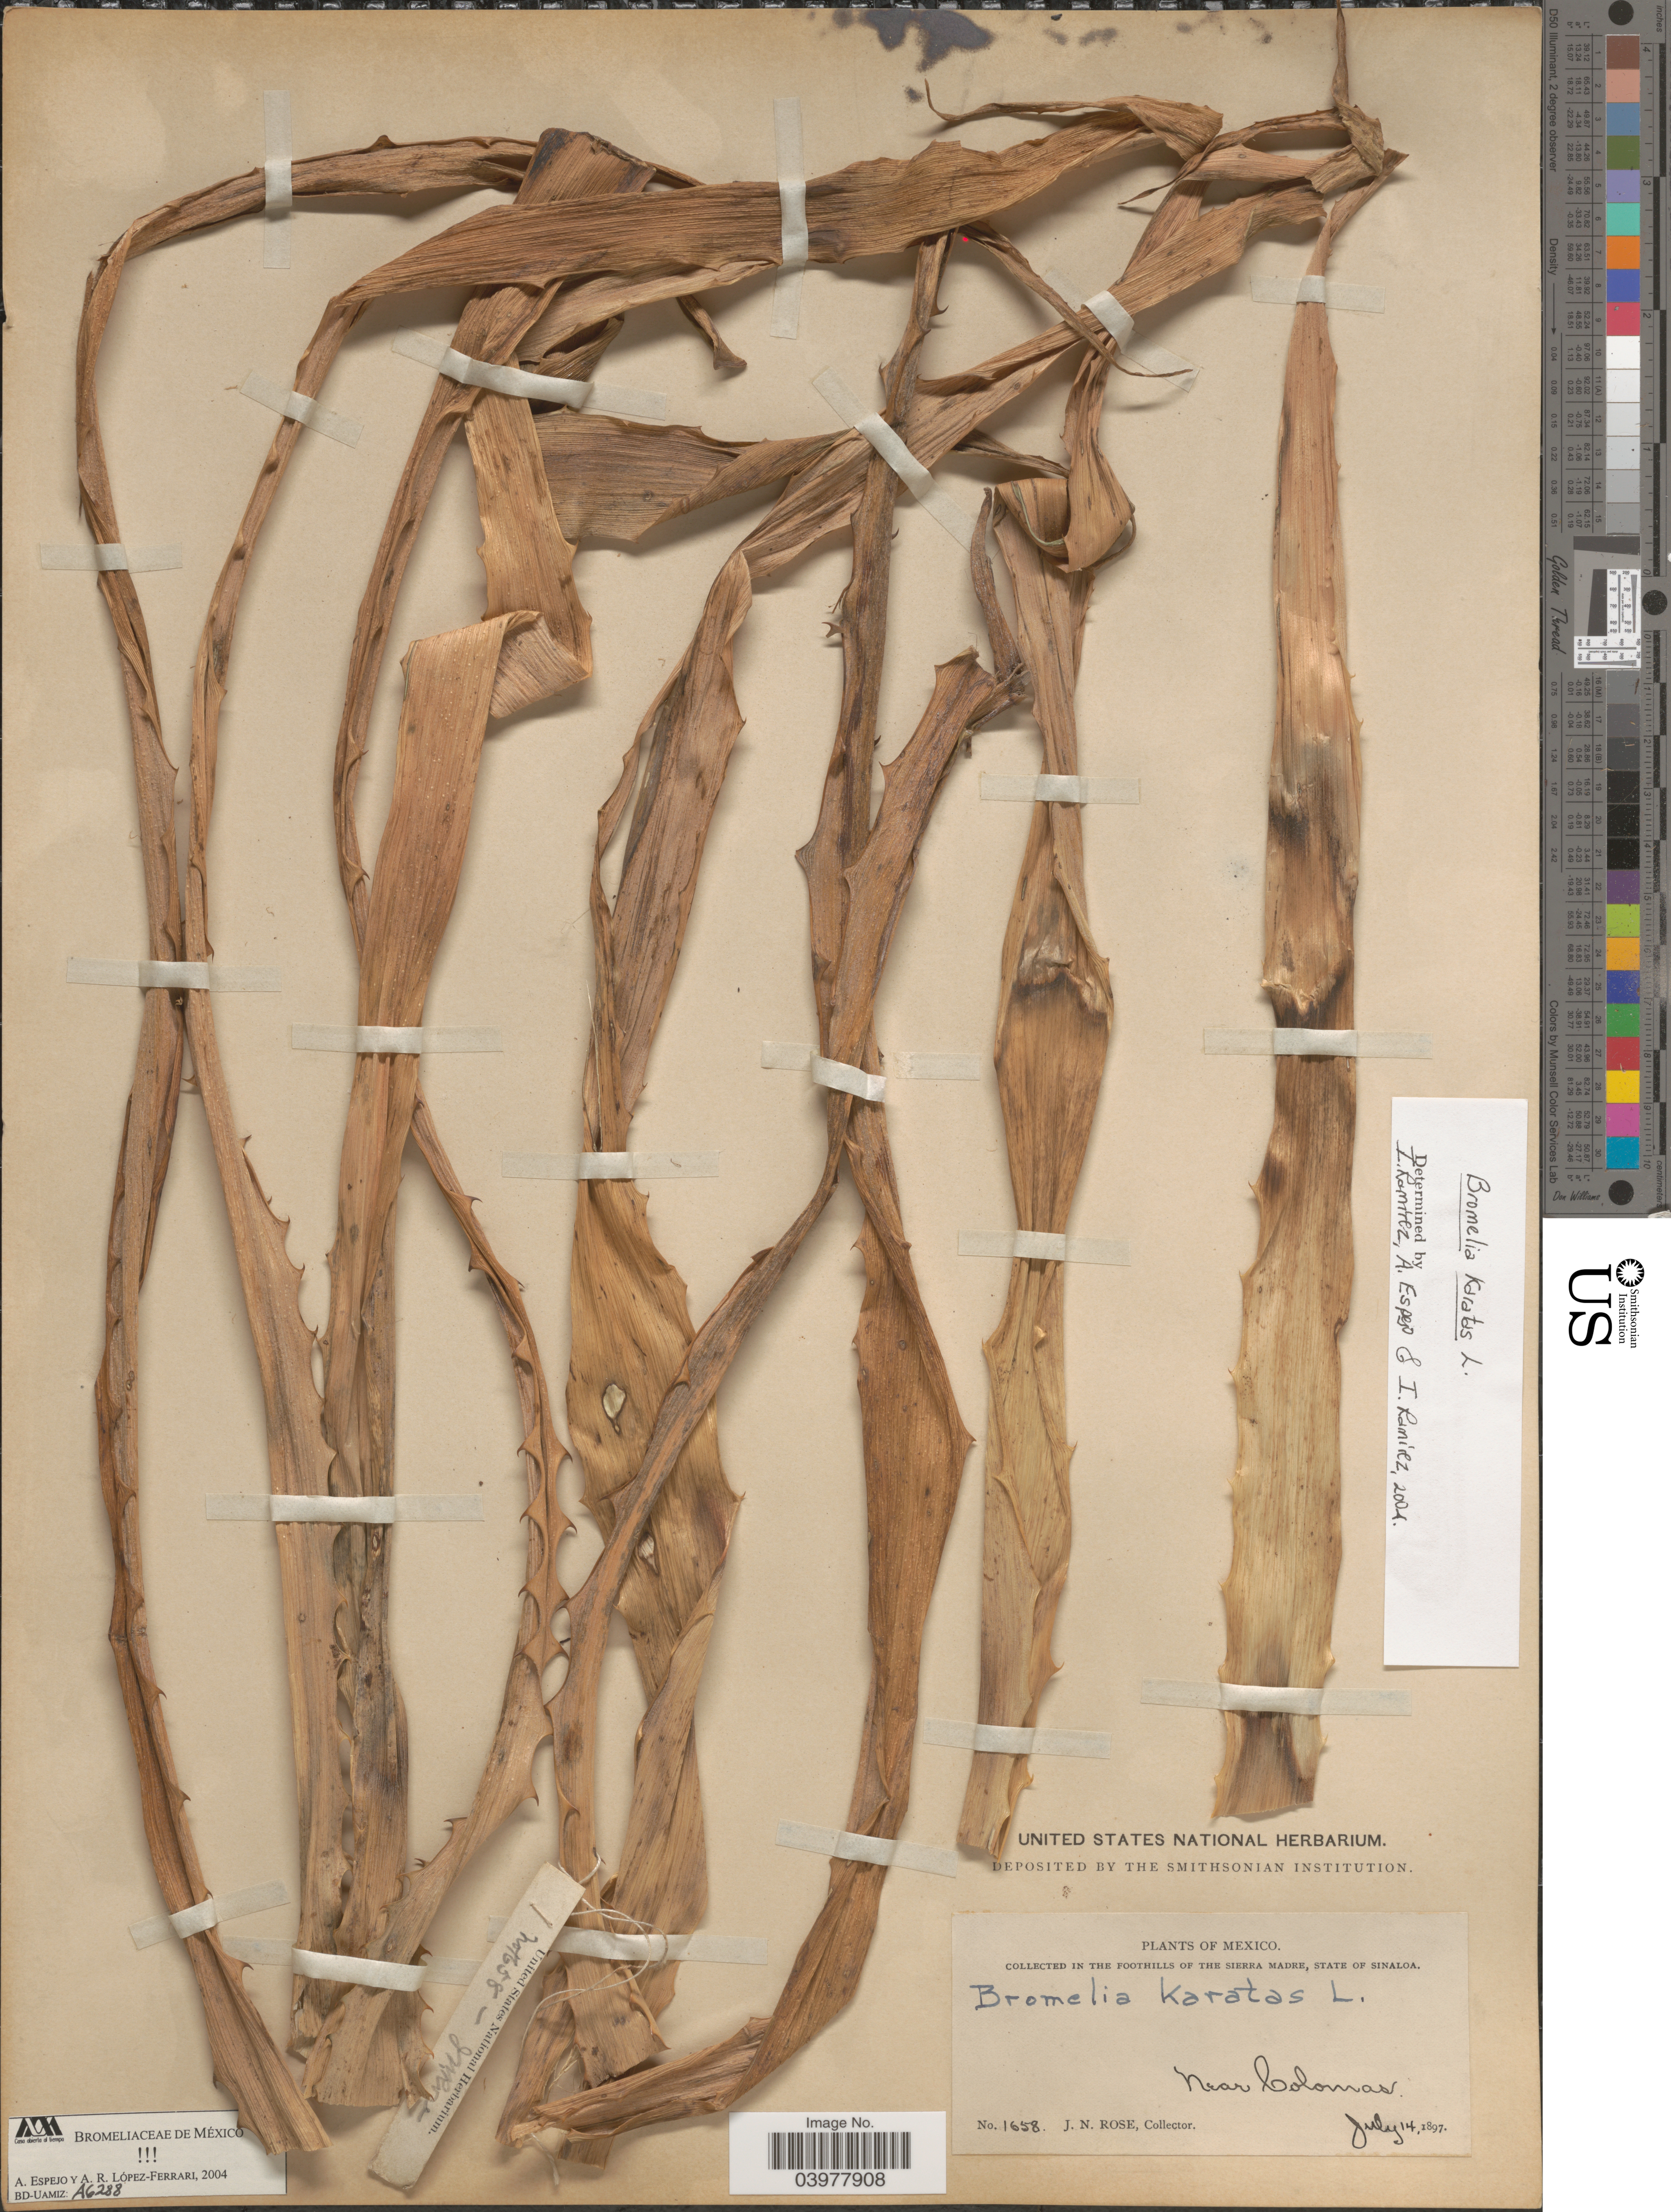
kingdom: Plantae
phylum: Tracheophyta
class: Liliopsida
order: Poales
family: Bromeliaceae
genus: Bromelia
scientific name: Bromelia karatas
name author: L.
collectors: J. N. Rose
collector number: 1658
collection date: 1897-07-14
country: Mexico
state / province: Sinaloa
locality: In the foothills of The Sierra Madre. Near Colomas.